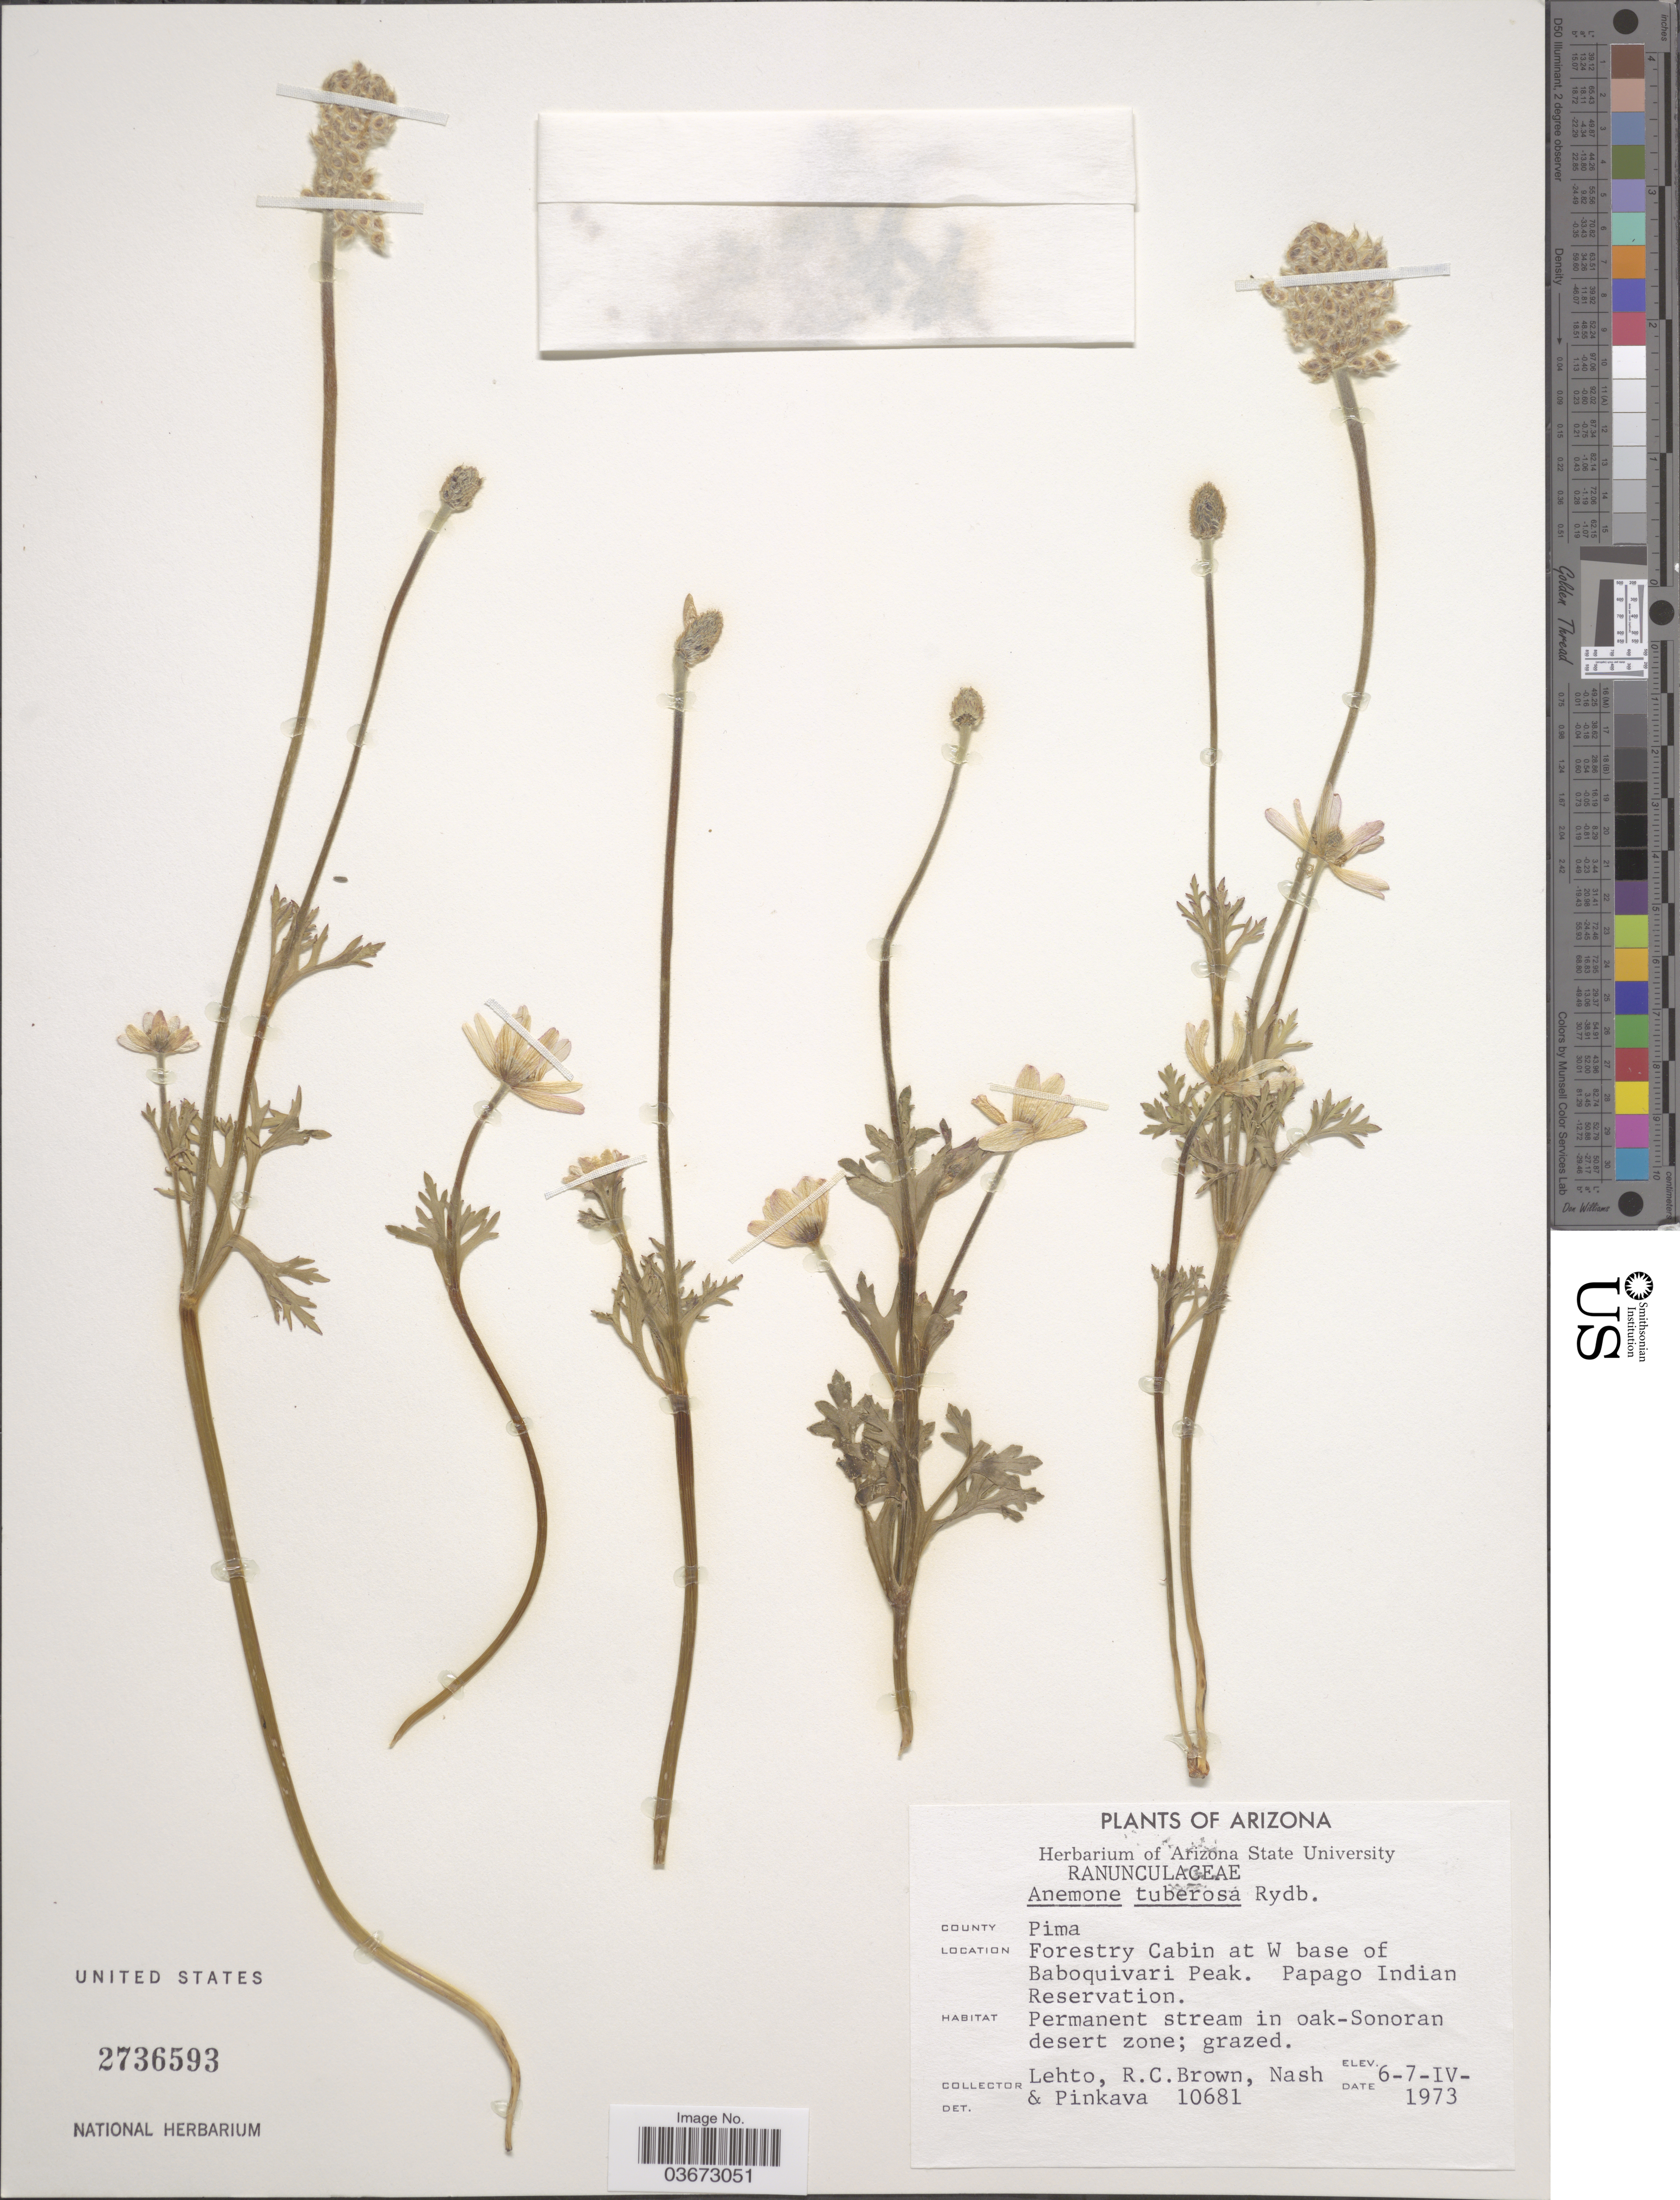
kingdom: Plantae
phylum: Tracheophyta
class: Magnoliopsida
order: Ranunculales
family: Ranunculaceae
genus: Anemone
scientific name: Anemone tuberosa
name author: Rydb.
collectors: -. Lehto, R. C. Brown, -- Nash & -. Pinkava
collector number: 10681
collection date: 1973-04-06/1973-04-07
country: United States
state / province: Arizona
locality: County Pima. Forestry Cabin at W base of Baboquivari Peak. Papago Indian Reservation.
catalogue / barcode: US 2736593